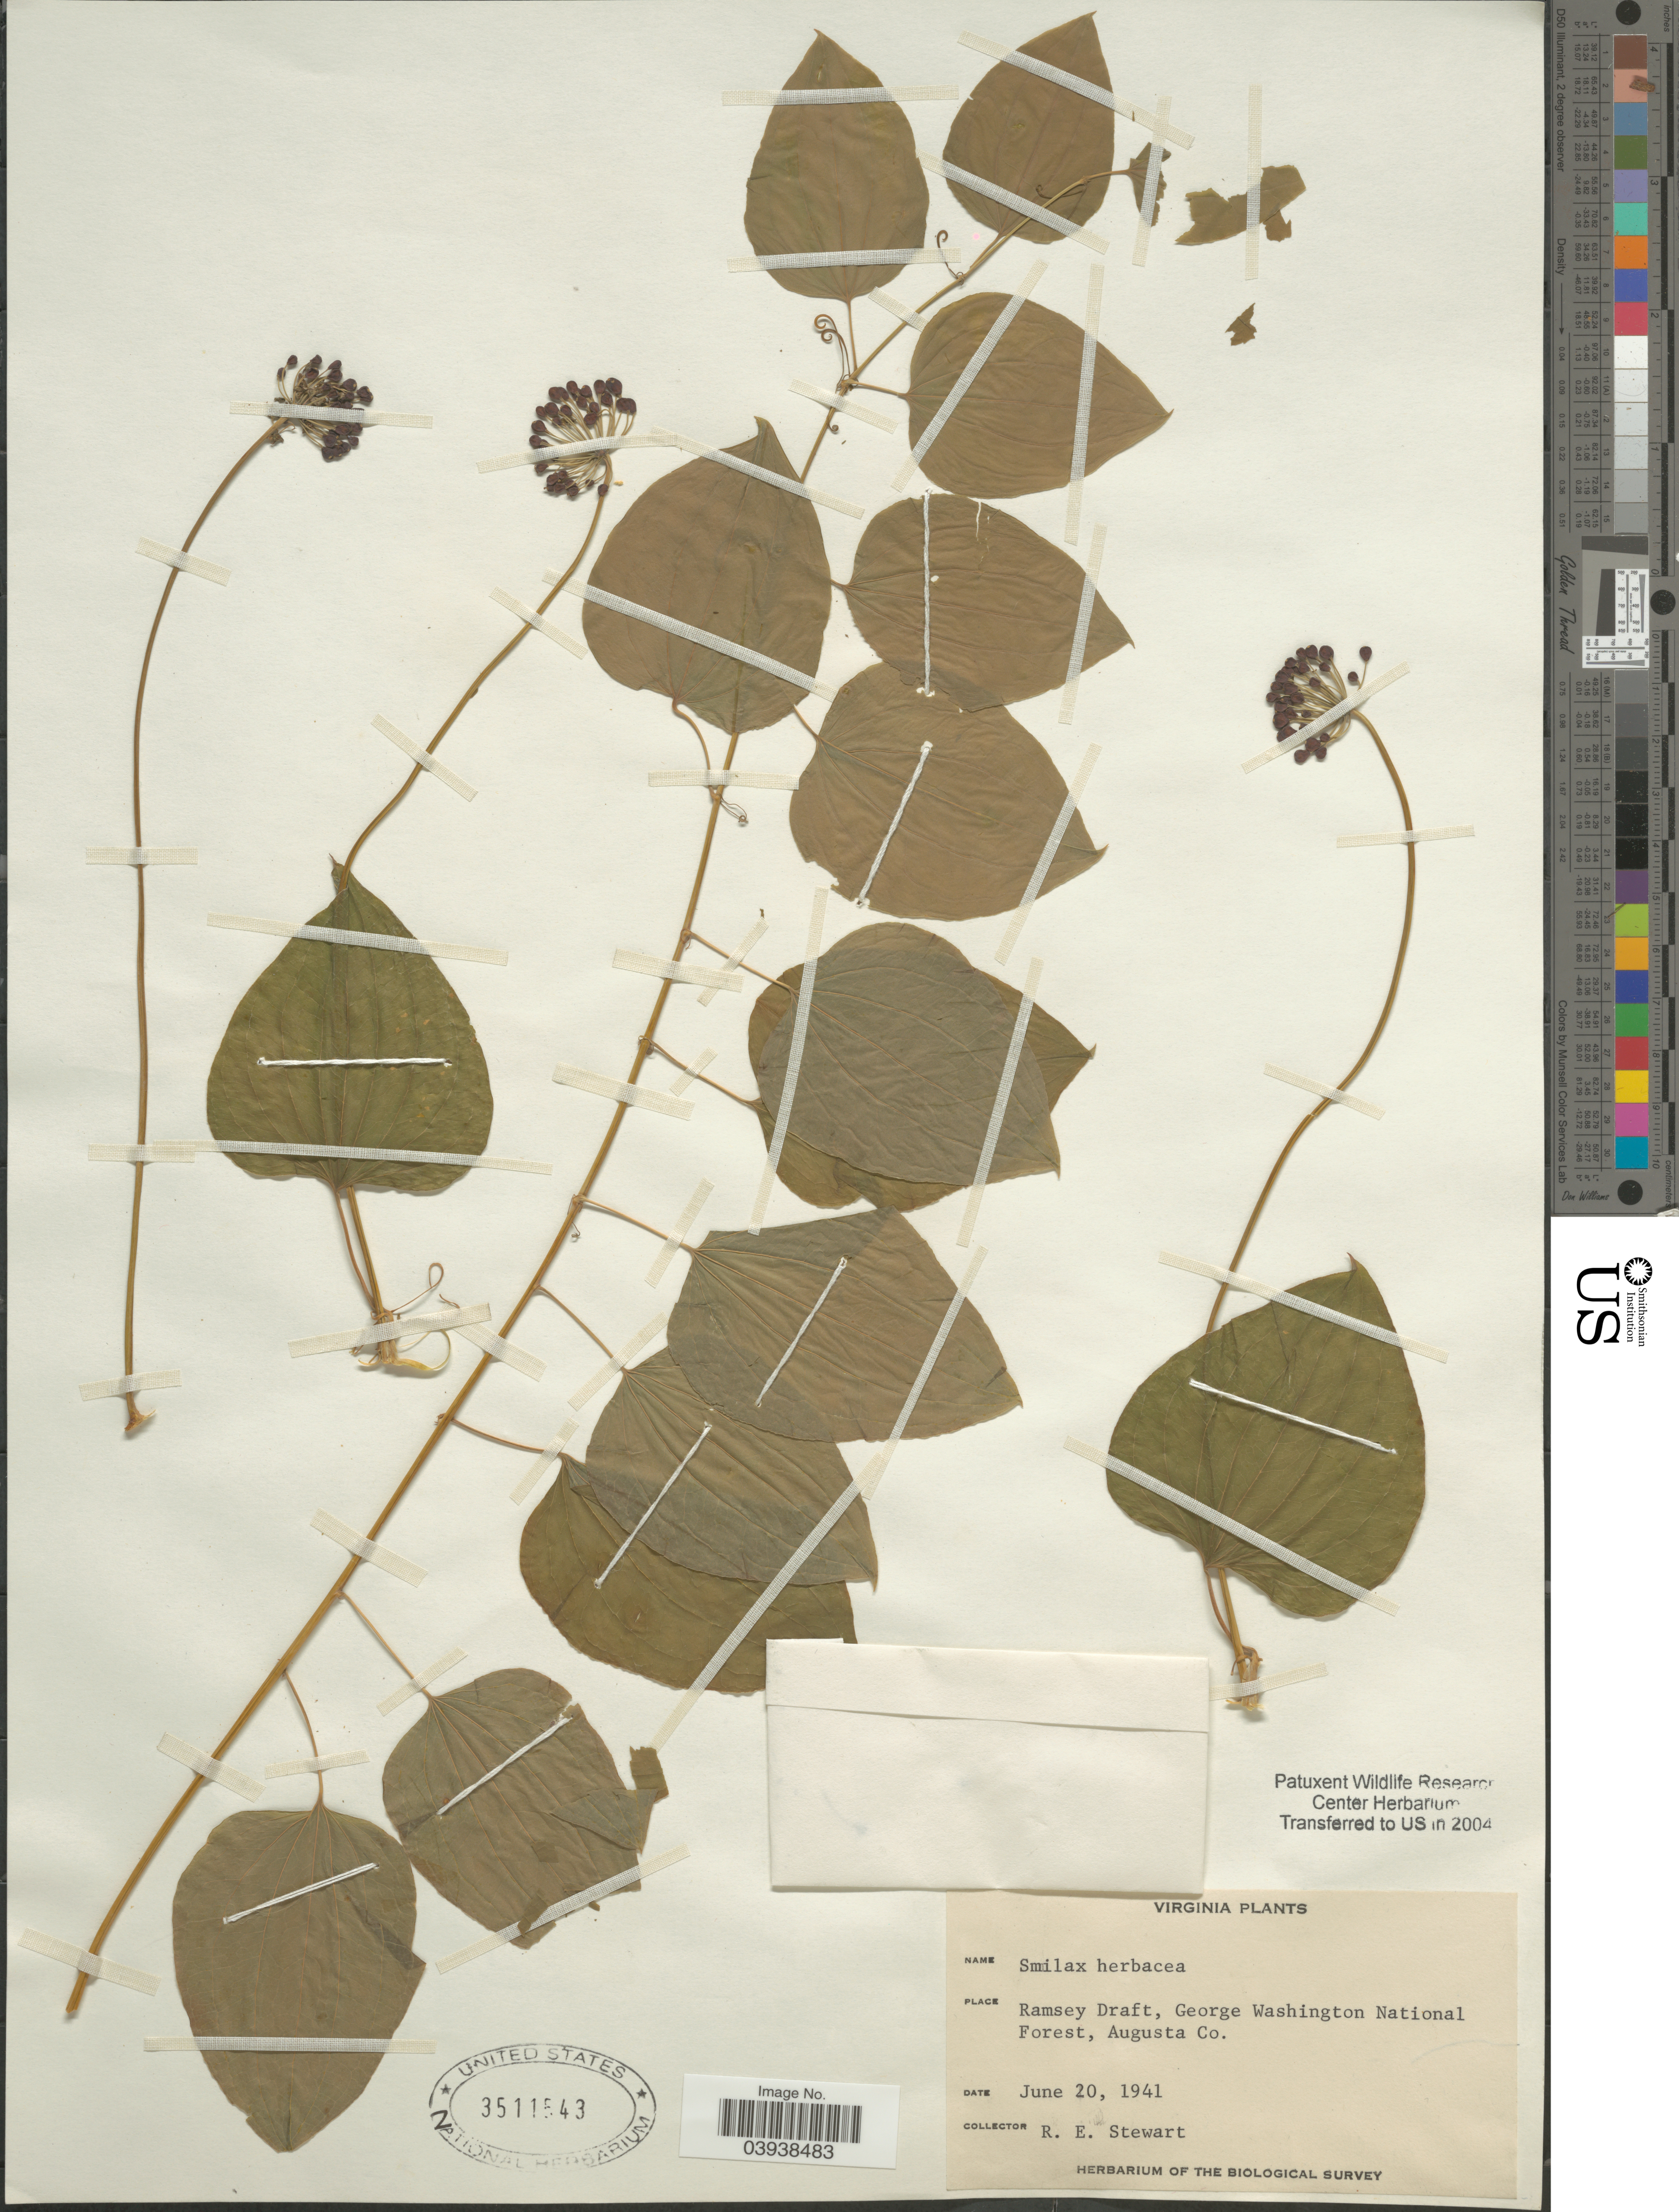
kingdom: Plantae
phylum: Tracheophyta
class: Liliopsida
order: Liliales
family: Smilacaceae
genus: Smilax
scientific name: Smilax herbacea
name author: L.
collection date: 1941-06-20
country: United States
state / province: Virginia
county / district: Augusta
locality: Ramsey Draft, George Washington National Forest, Augusta Co.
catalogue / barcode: US 3511543